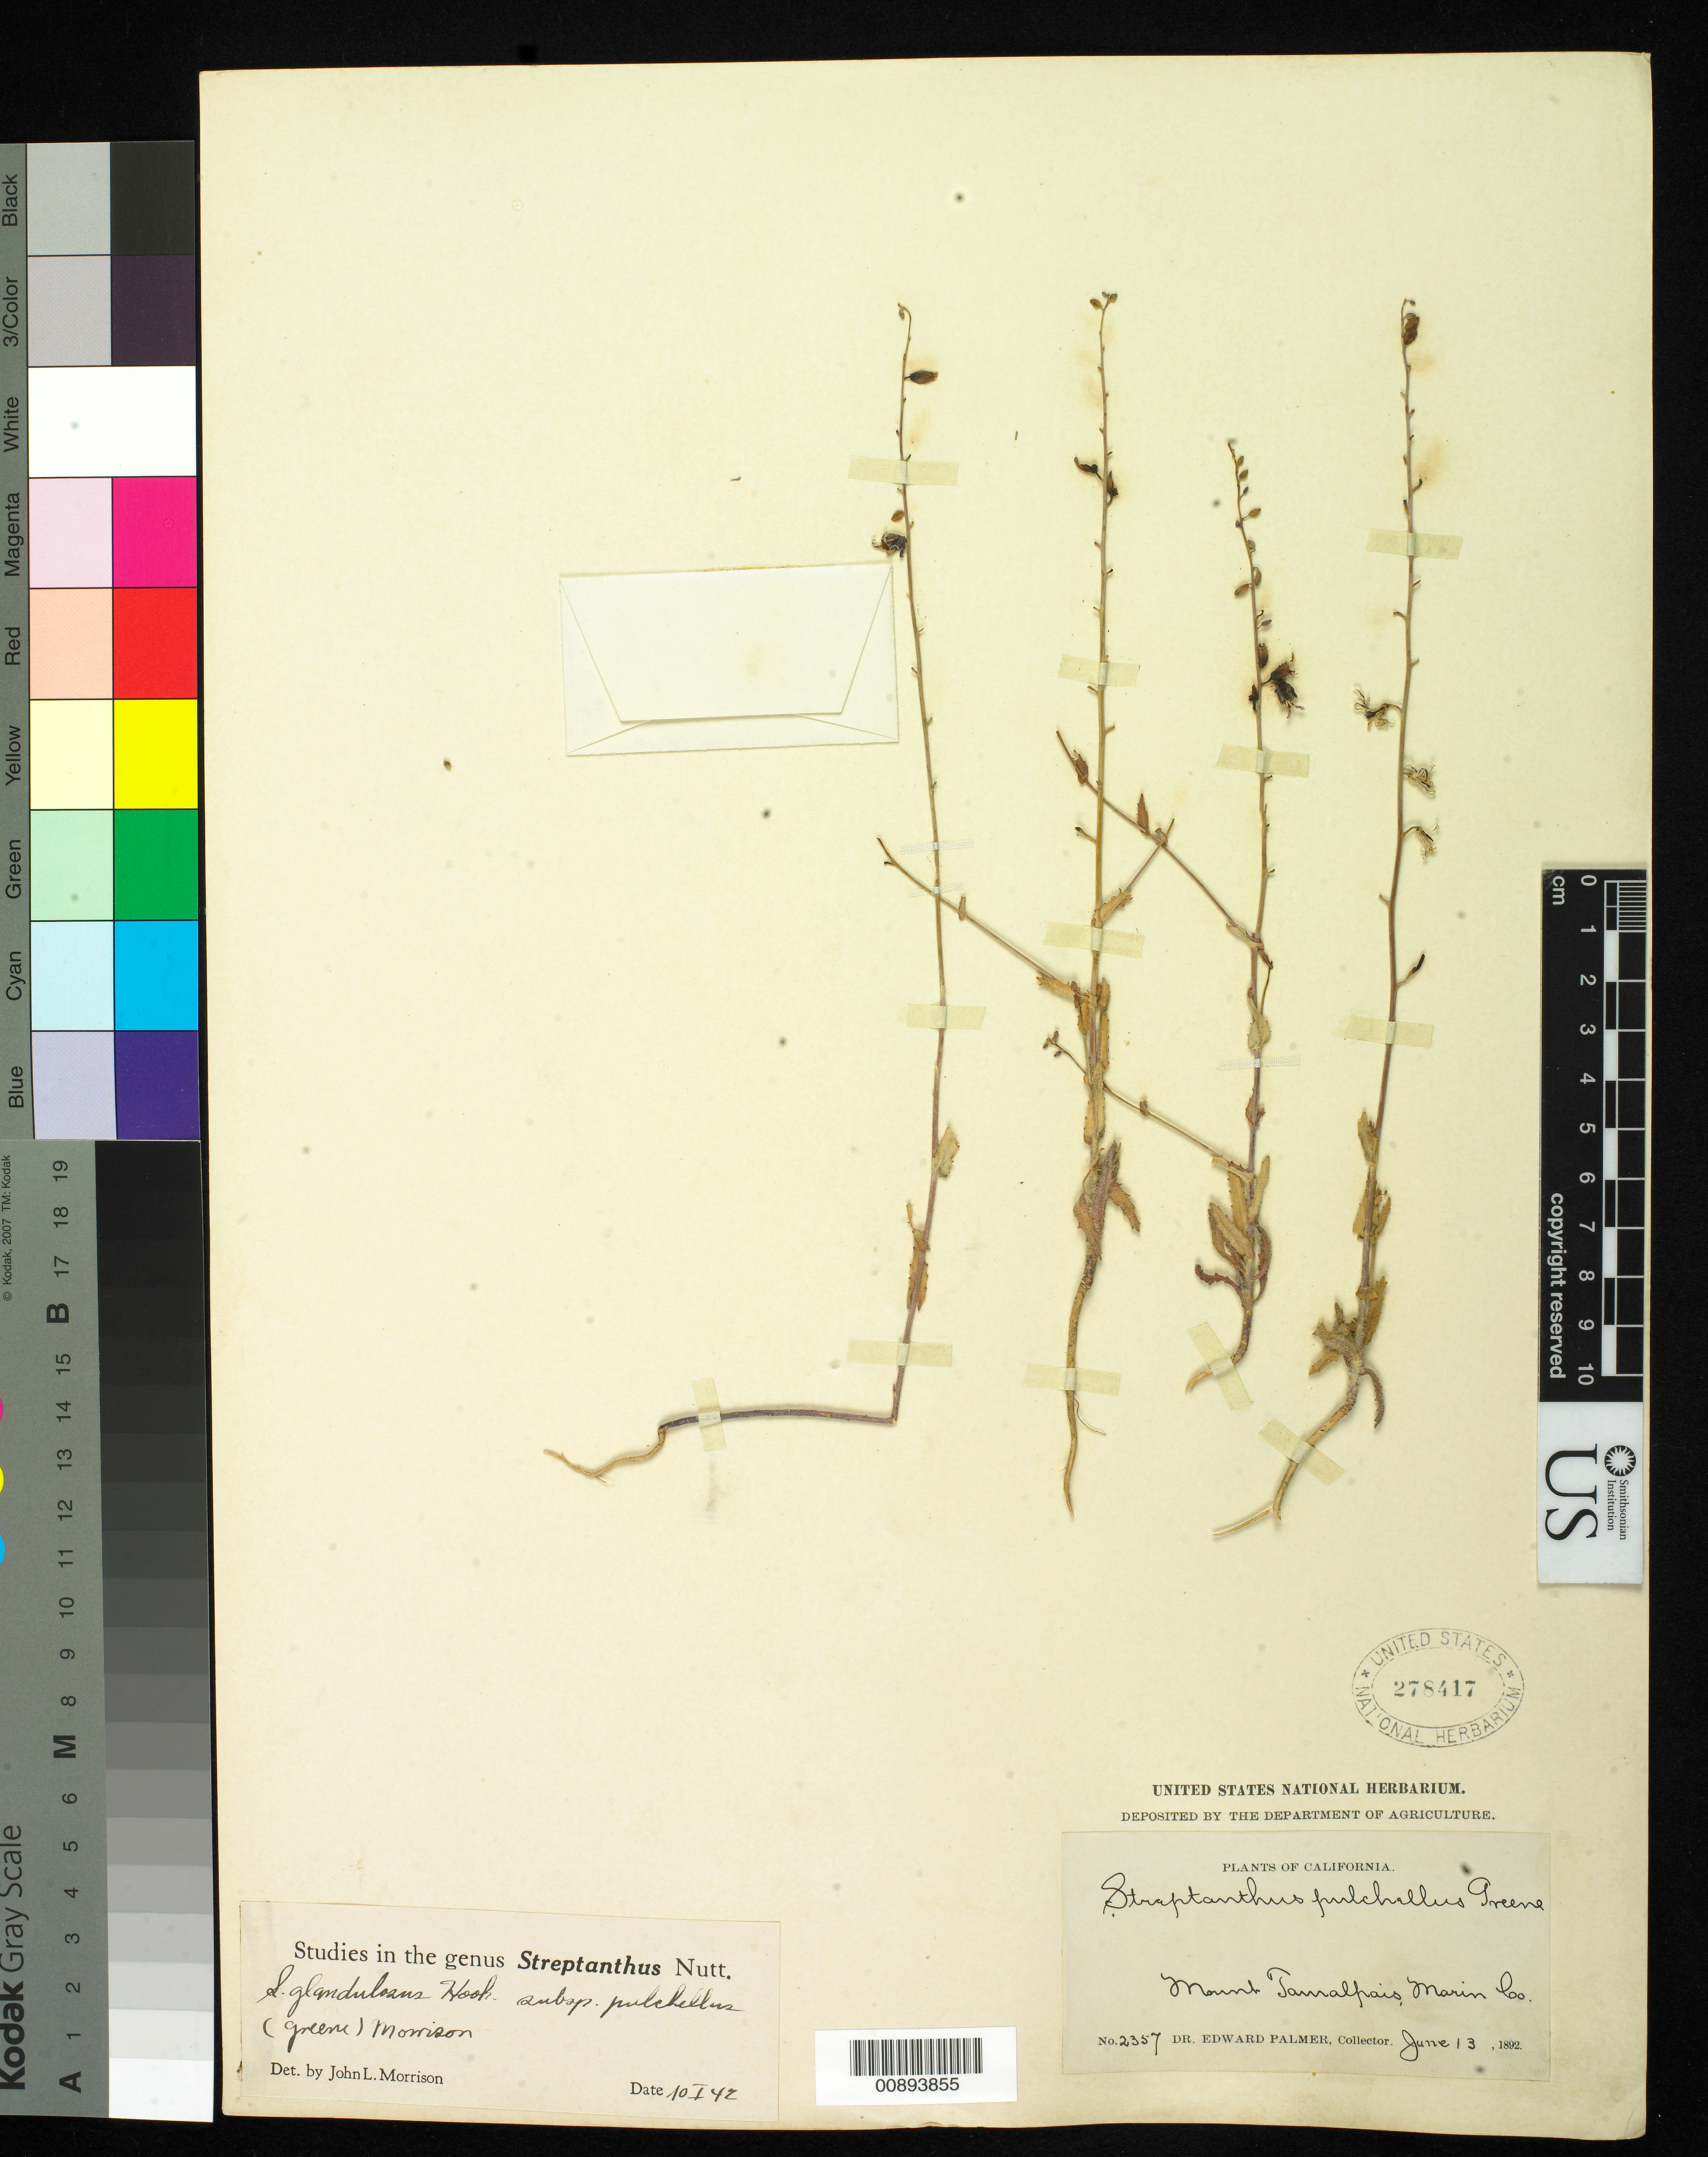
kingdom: Plantae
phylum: Tracheophyta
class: Magnoliopsida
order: Brassicales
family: Brassicaceae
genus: Streptanthus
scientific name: Streptanthus glandulosus subsp. pulchellus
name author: (Greene) Jeps.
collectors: E. Palmer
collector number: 2357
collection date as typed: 13 Jun 1892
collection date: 1892-06-13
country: United States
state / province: California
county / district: Marin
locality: Mount Tamalpais, Marin County, California.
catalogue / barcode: US 278417